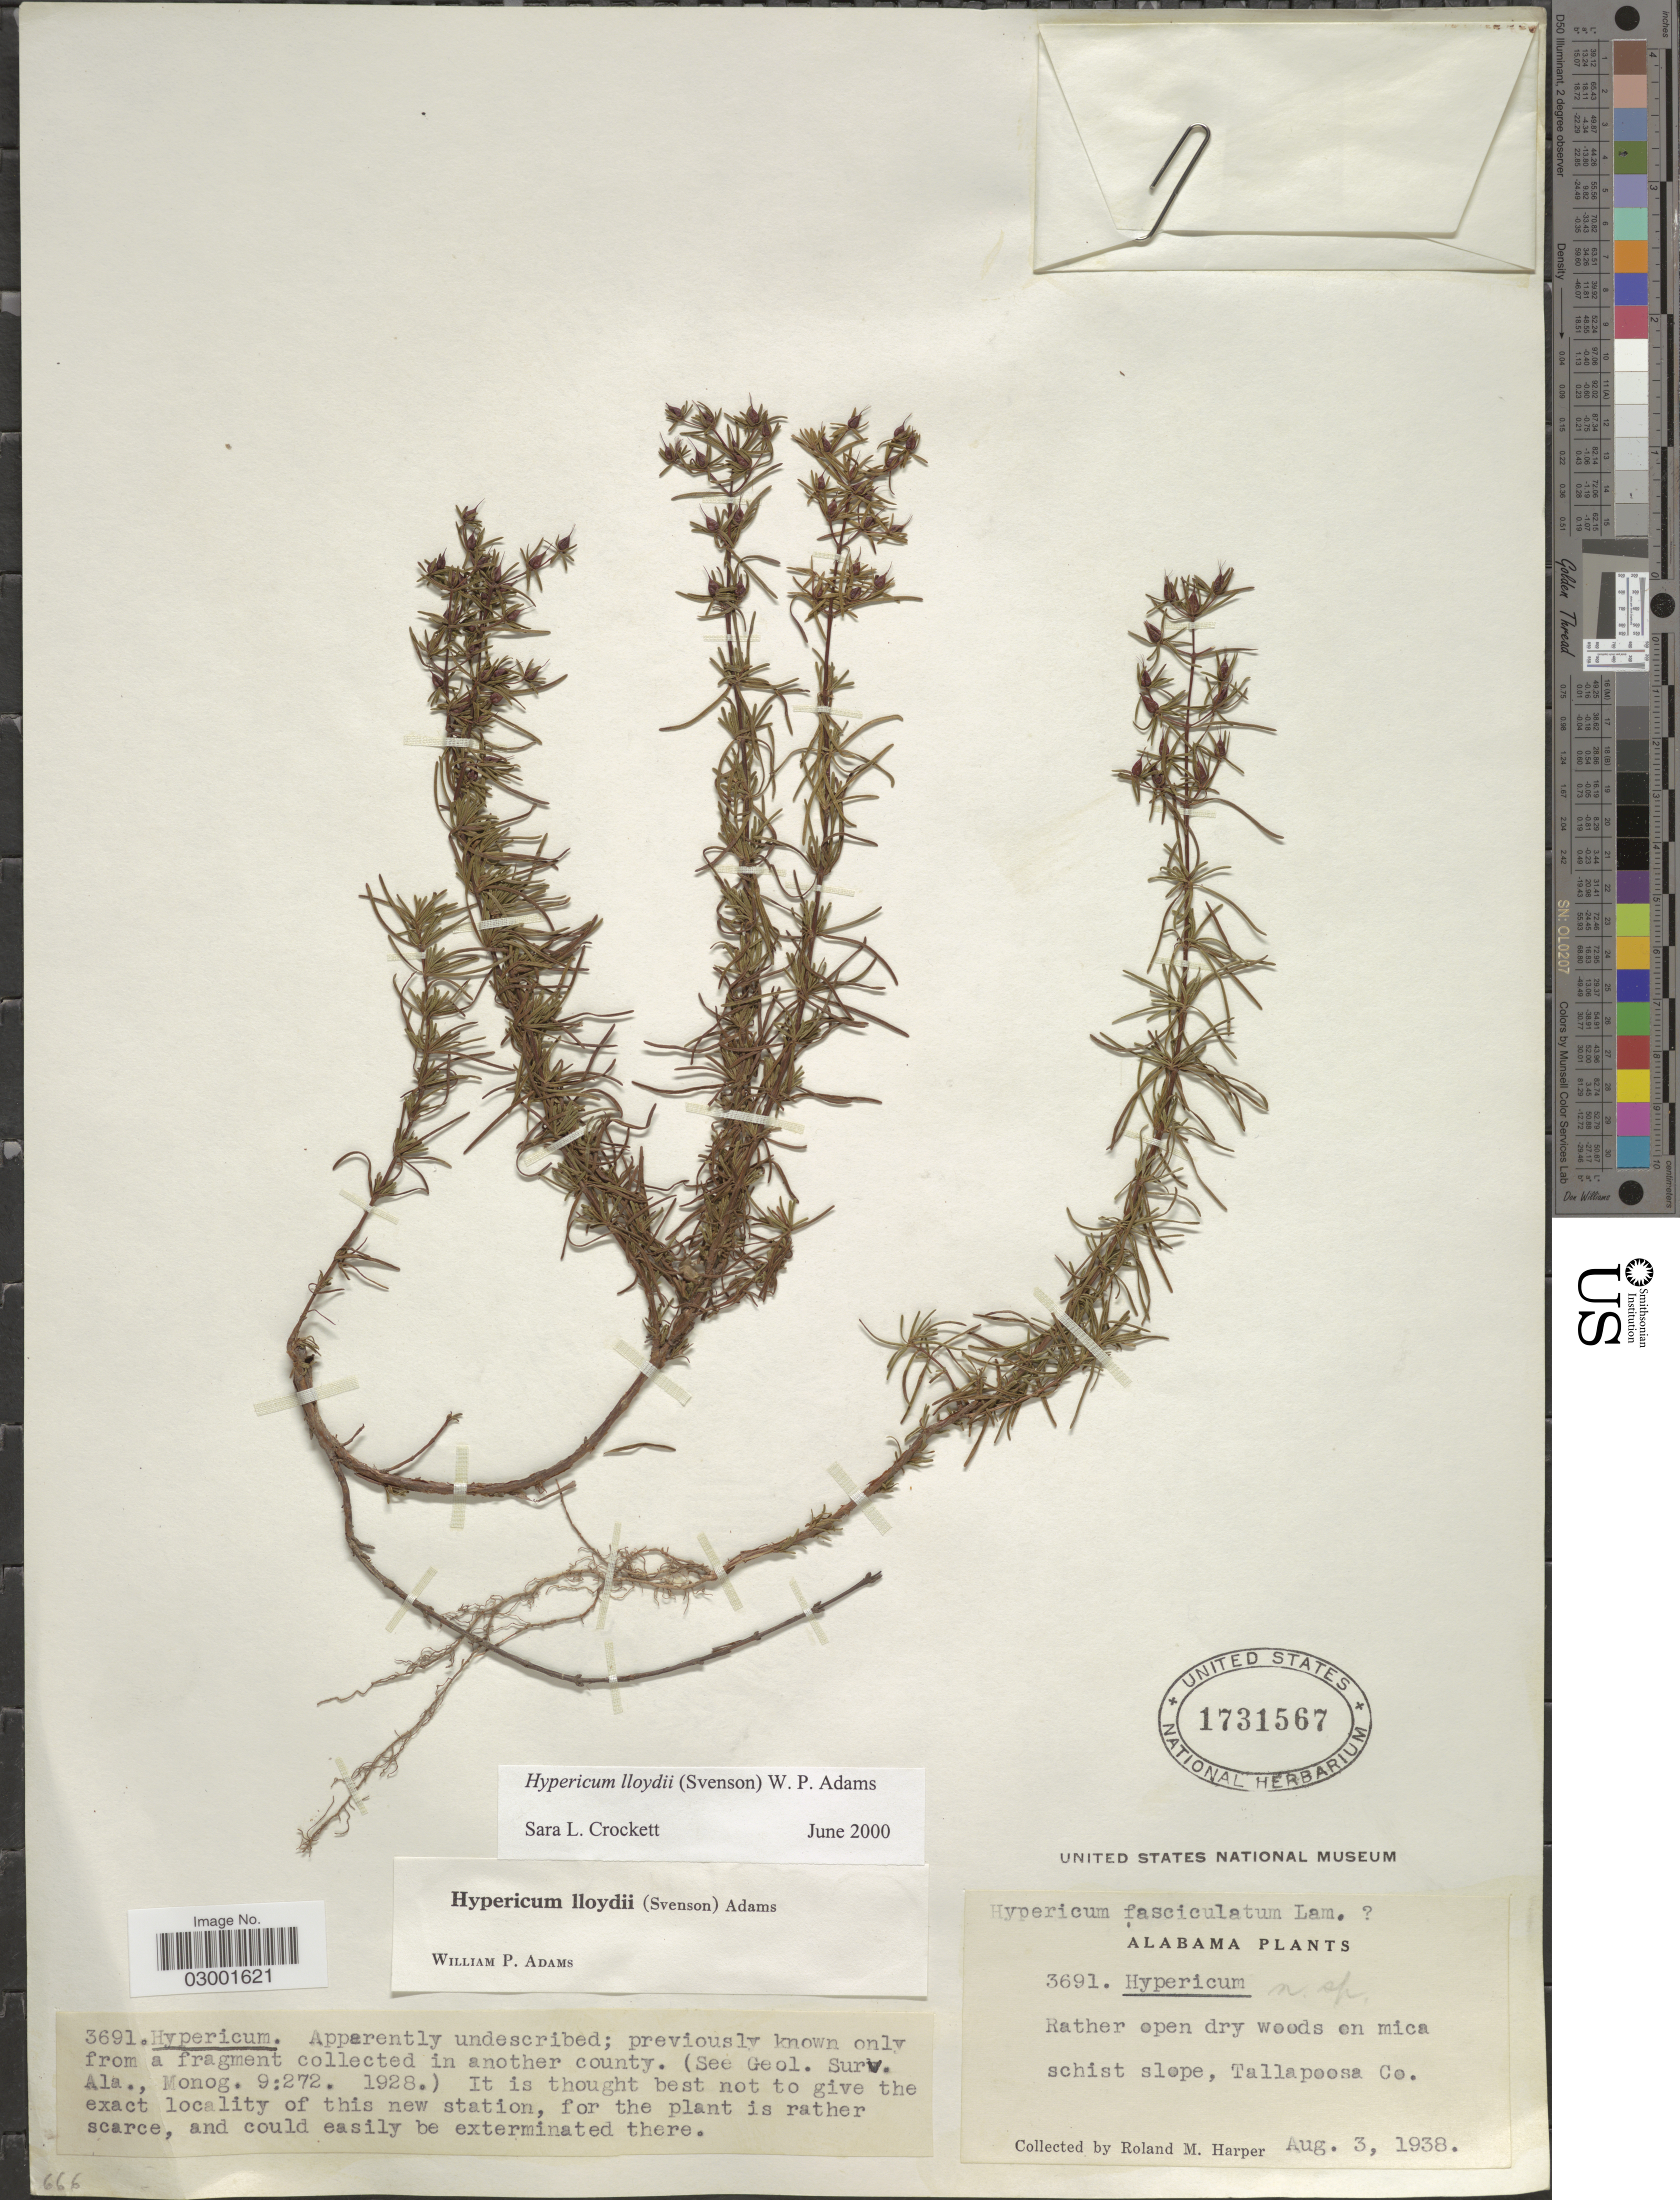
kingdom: Plantae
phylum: Tracheophyta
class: Magnoliopsida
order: Malpighiales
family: Hypericaceae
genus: Hypericum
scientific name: Hypericum lloydii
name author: (Svenson) W.P. Adams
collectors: R. M. Harper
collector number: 3691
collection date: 1938-08-03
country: United States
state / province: Alabama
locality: Rather open dry woods on mica schist slope, Tallapoosa Co.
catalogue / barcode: US 1731567